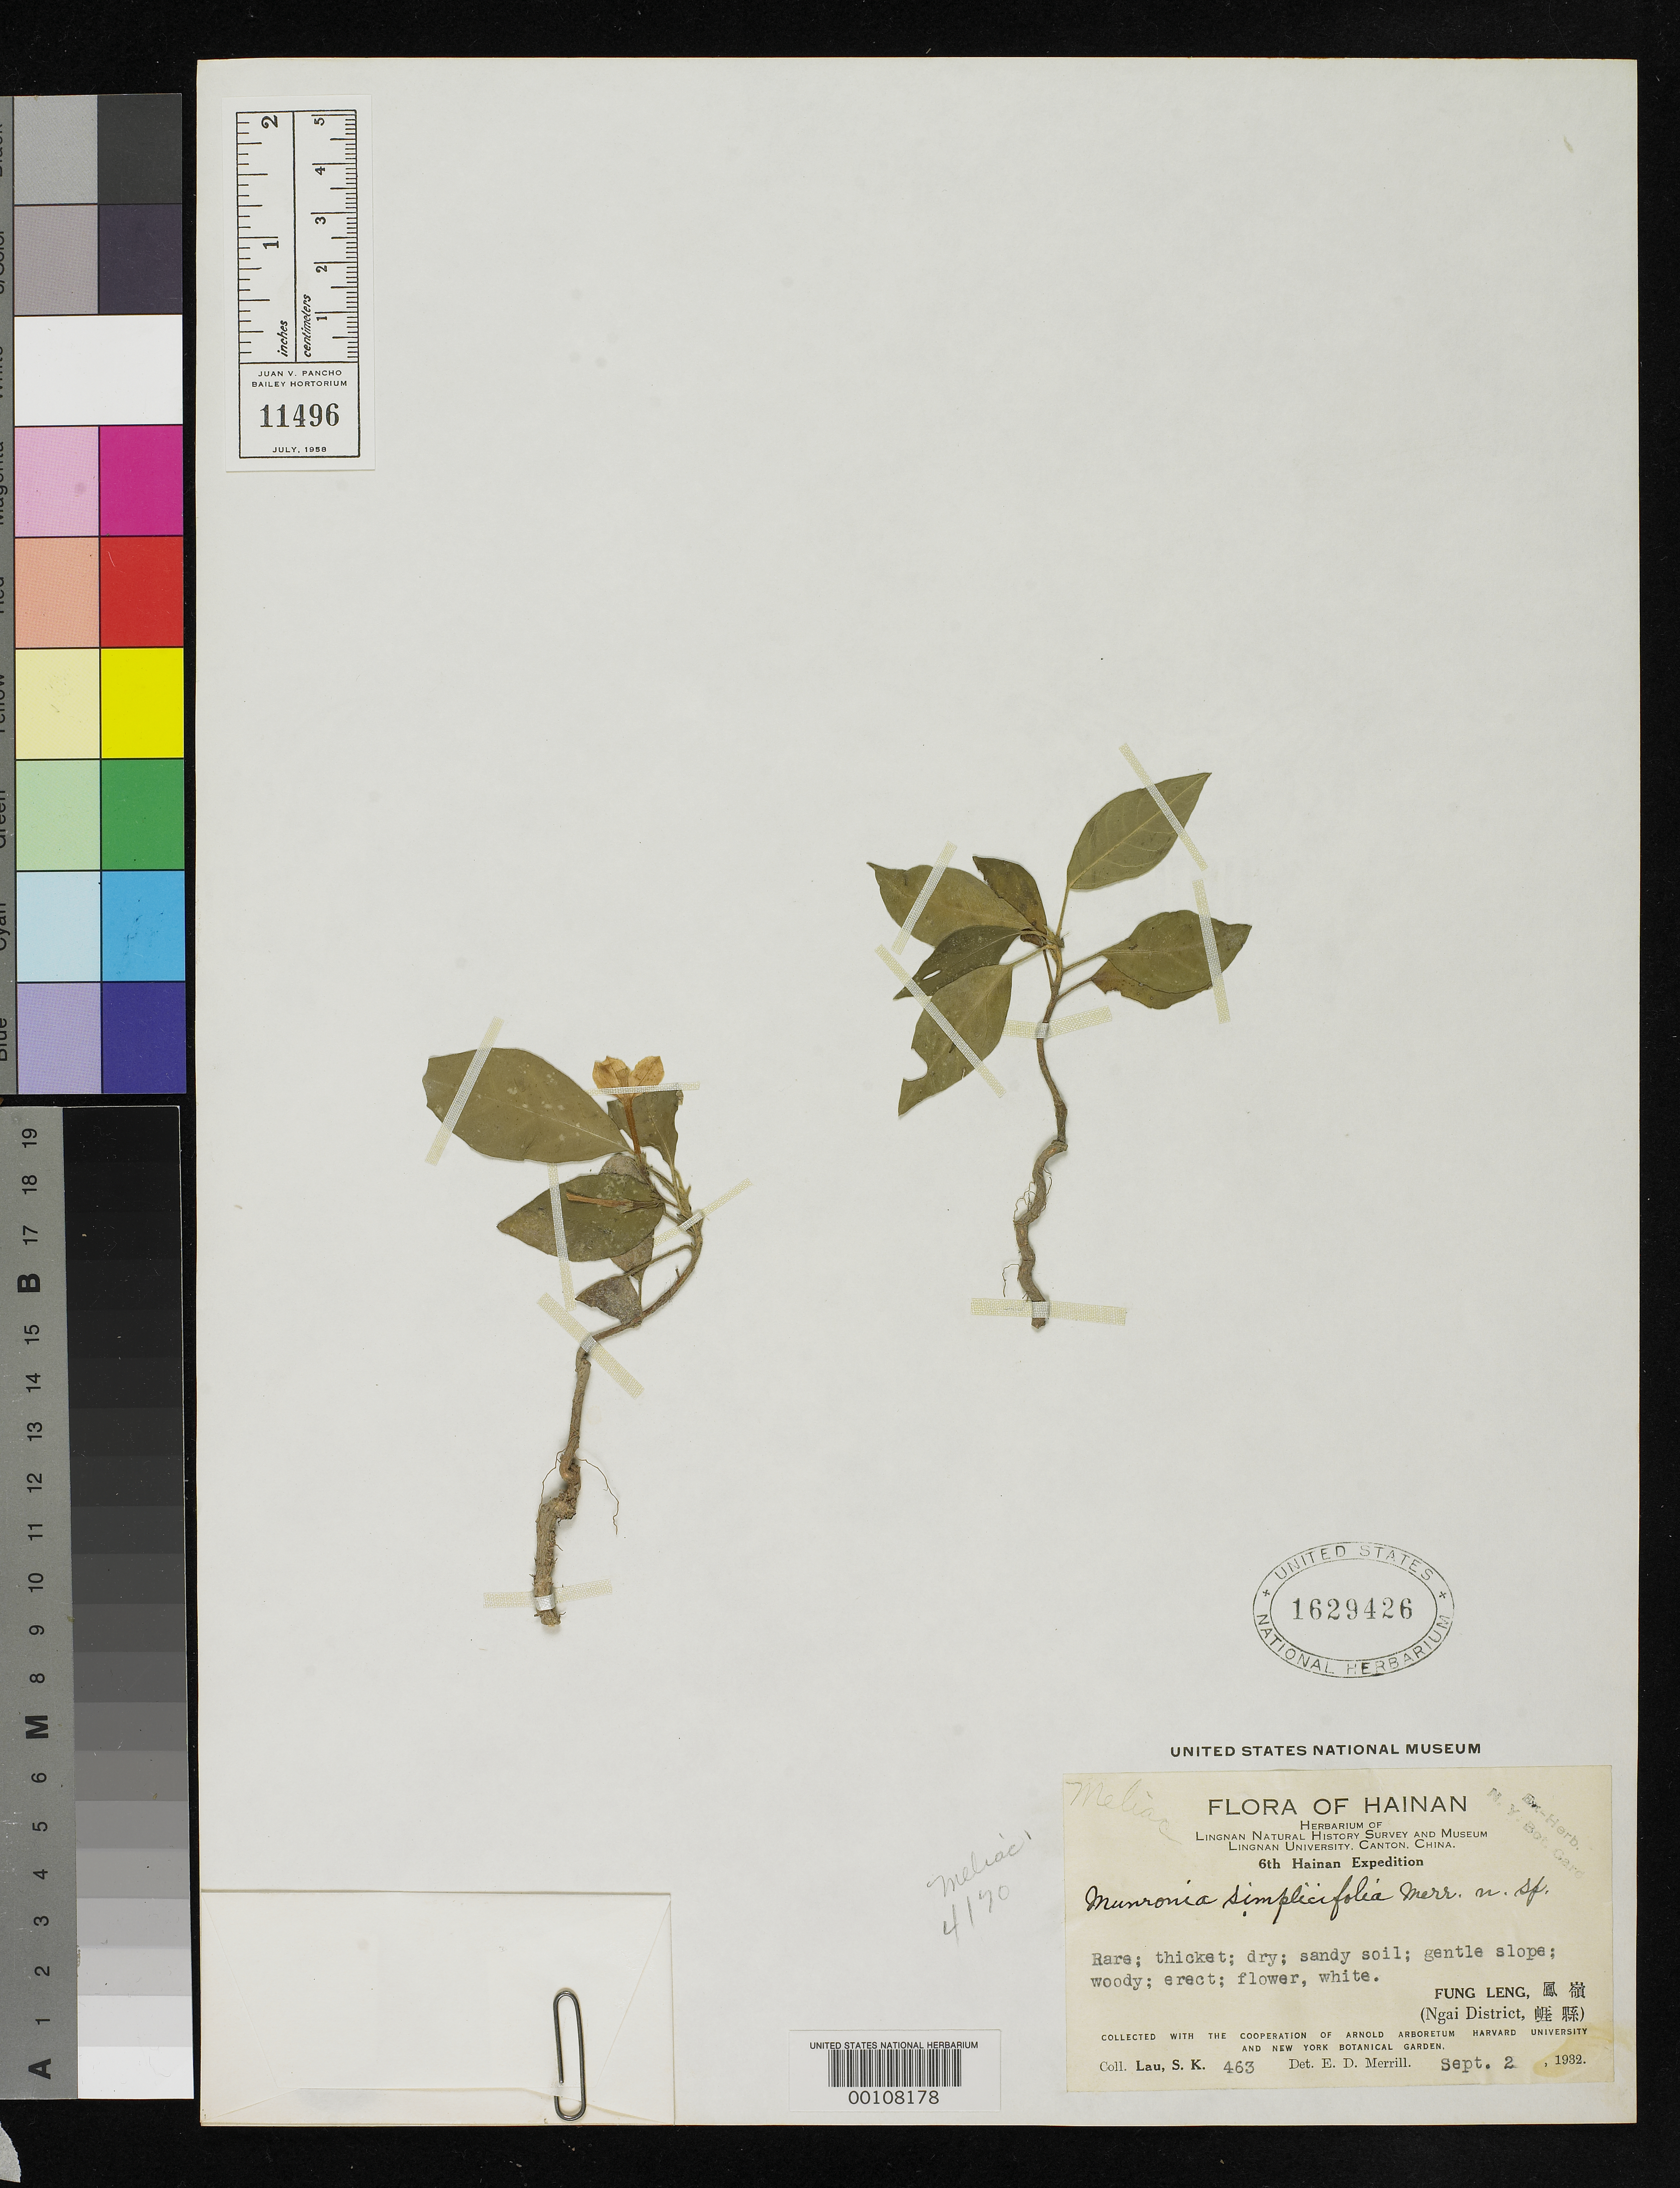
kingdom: Plantae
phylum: Tracheophyta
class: Magnoliopsida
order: Sapindales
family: Meliaceae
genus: Munronia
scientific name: Munronia simplicifolia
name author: Merr.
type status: Isotype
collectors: S. K. Lau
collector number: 463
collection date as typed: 02 Sep 1932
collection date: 1932-09-02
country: China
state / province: Hainan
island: Hainan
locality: Fung Leng.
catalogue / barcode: US 1629426